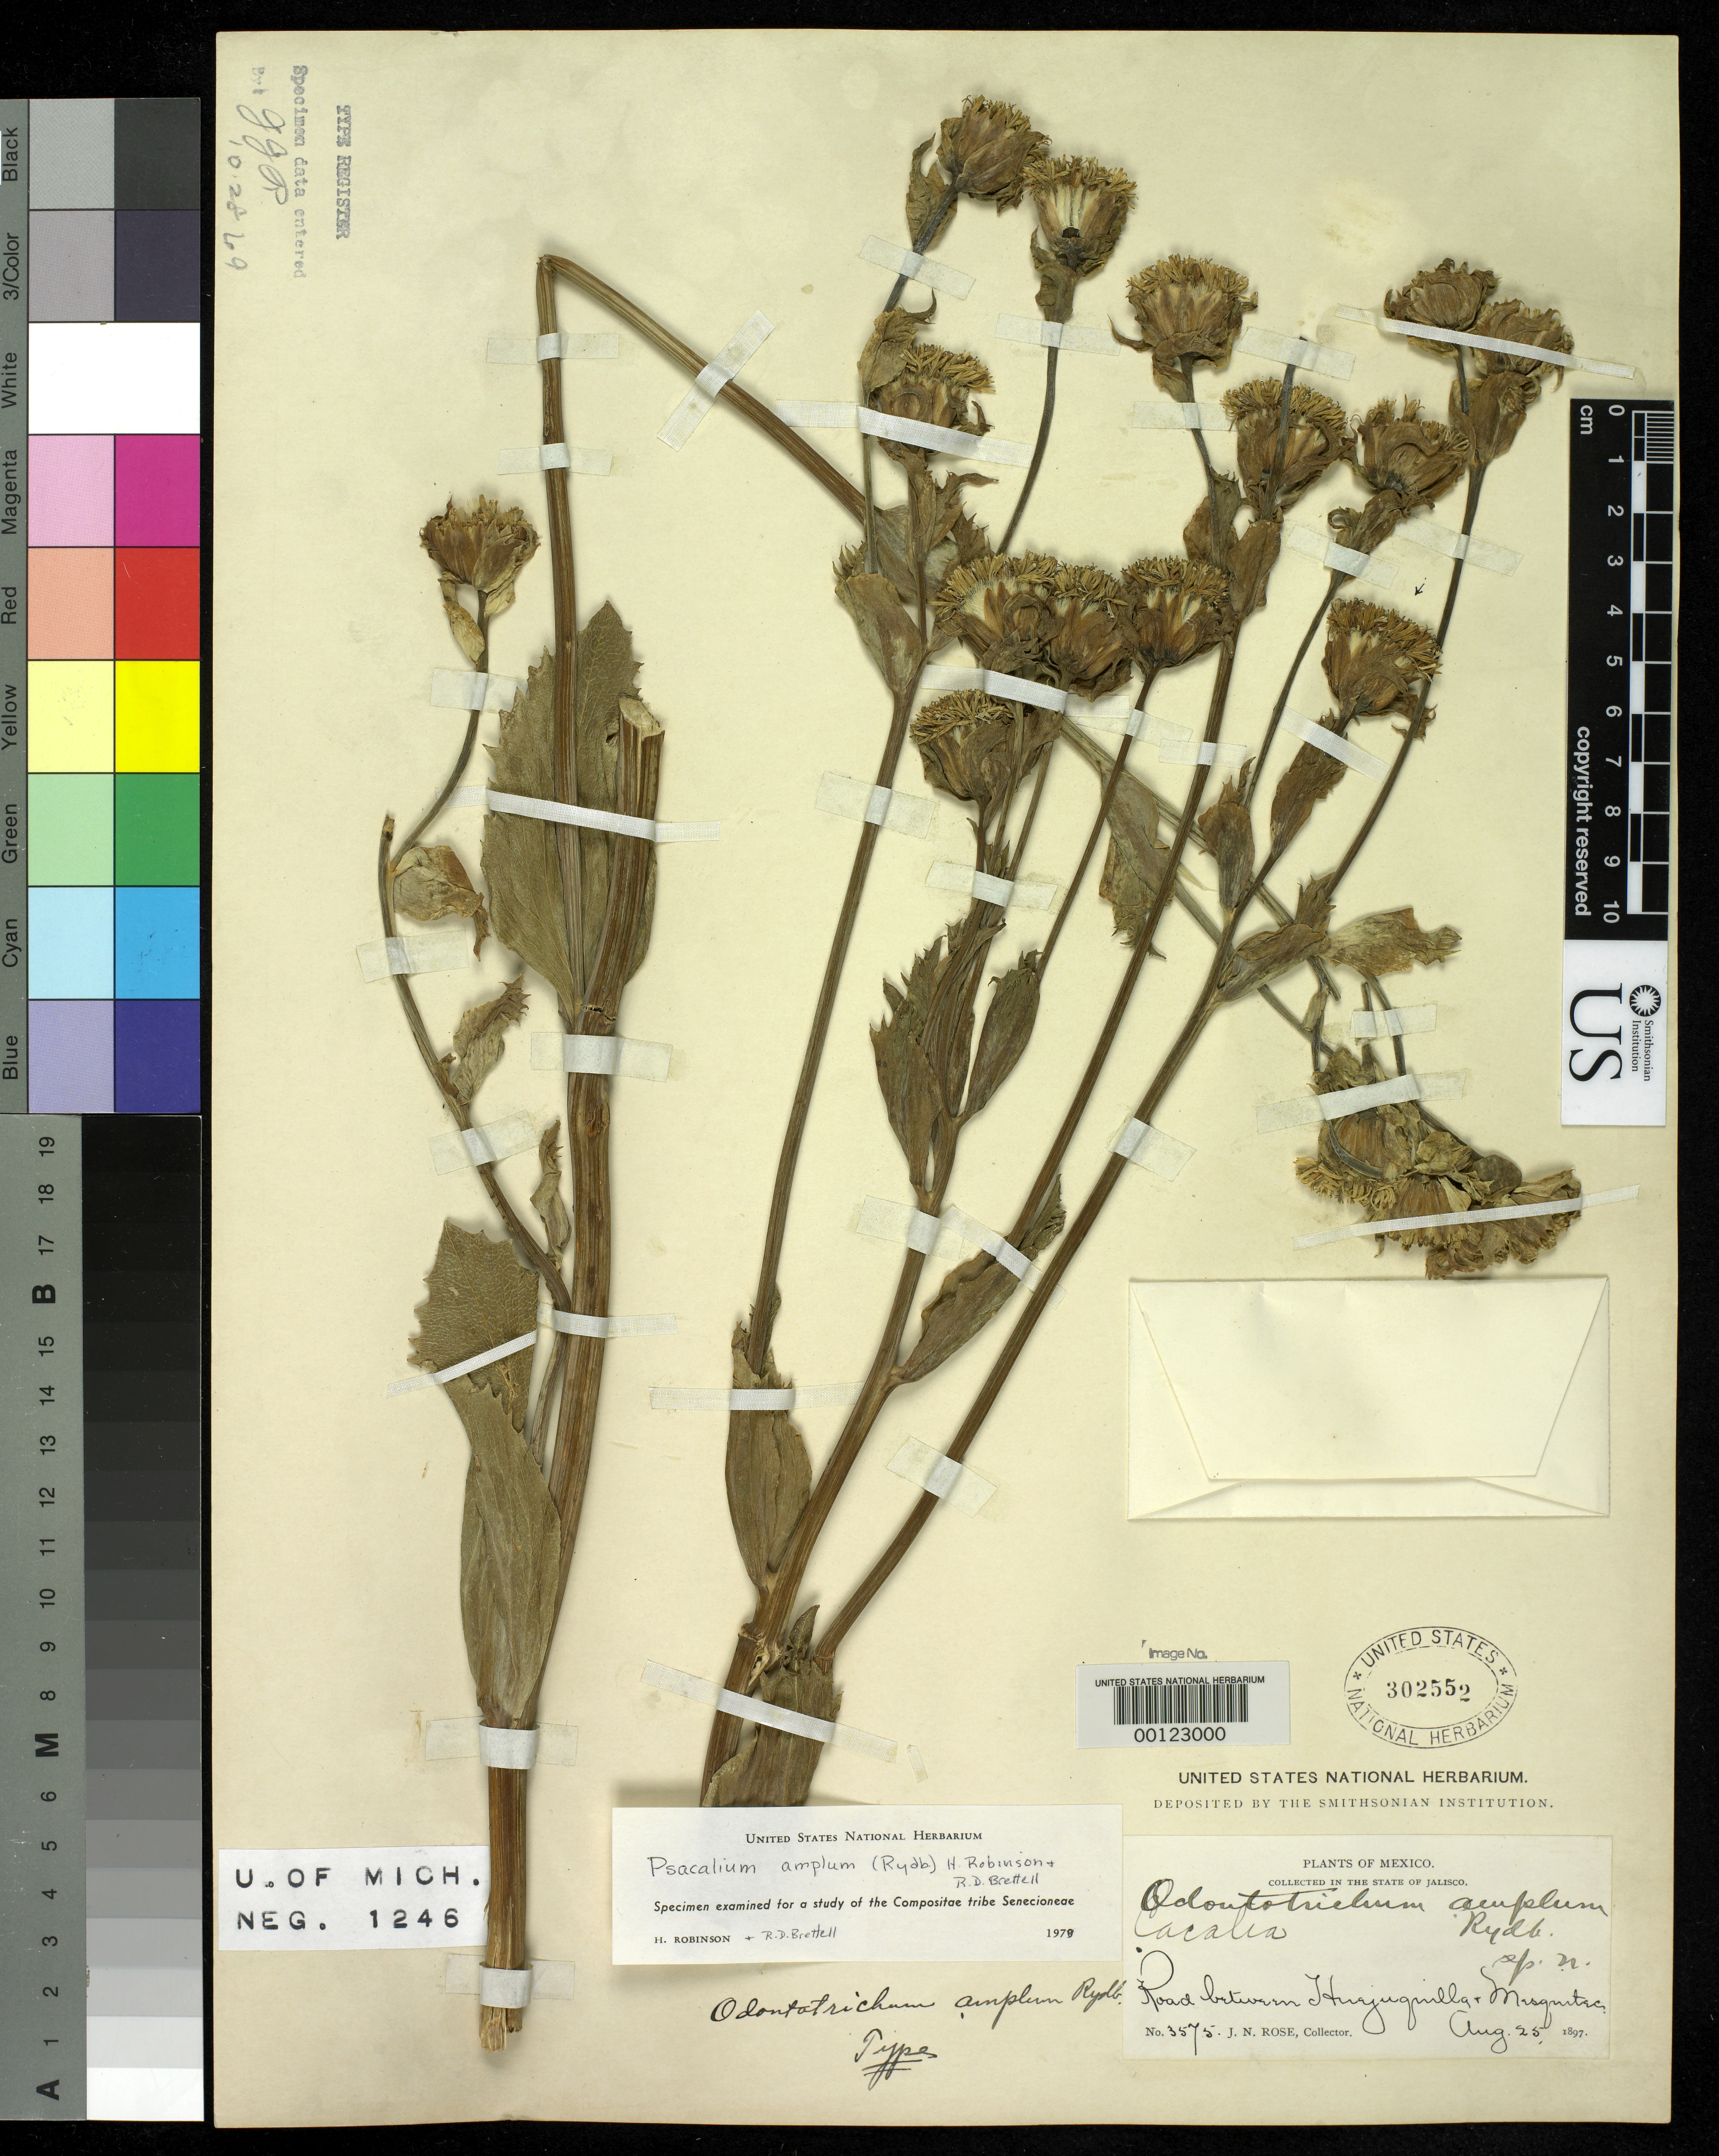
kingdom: Plantae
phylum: Tracheophyta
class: Magnoliopsida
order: Asterales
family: Asteraceae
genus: Odontotrichum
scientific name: Odontotrichum amplum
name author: Rydb.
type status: Holotype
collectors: J. N. Rose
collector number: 3575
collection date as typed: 25 Aug 1897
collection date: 1897-08-25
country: Mexico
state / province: Jalisco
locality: Between Heujuquilla & Mesquitec.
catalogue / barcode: US 302552